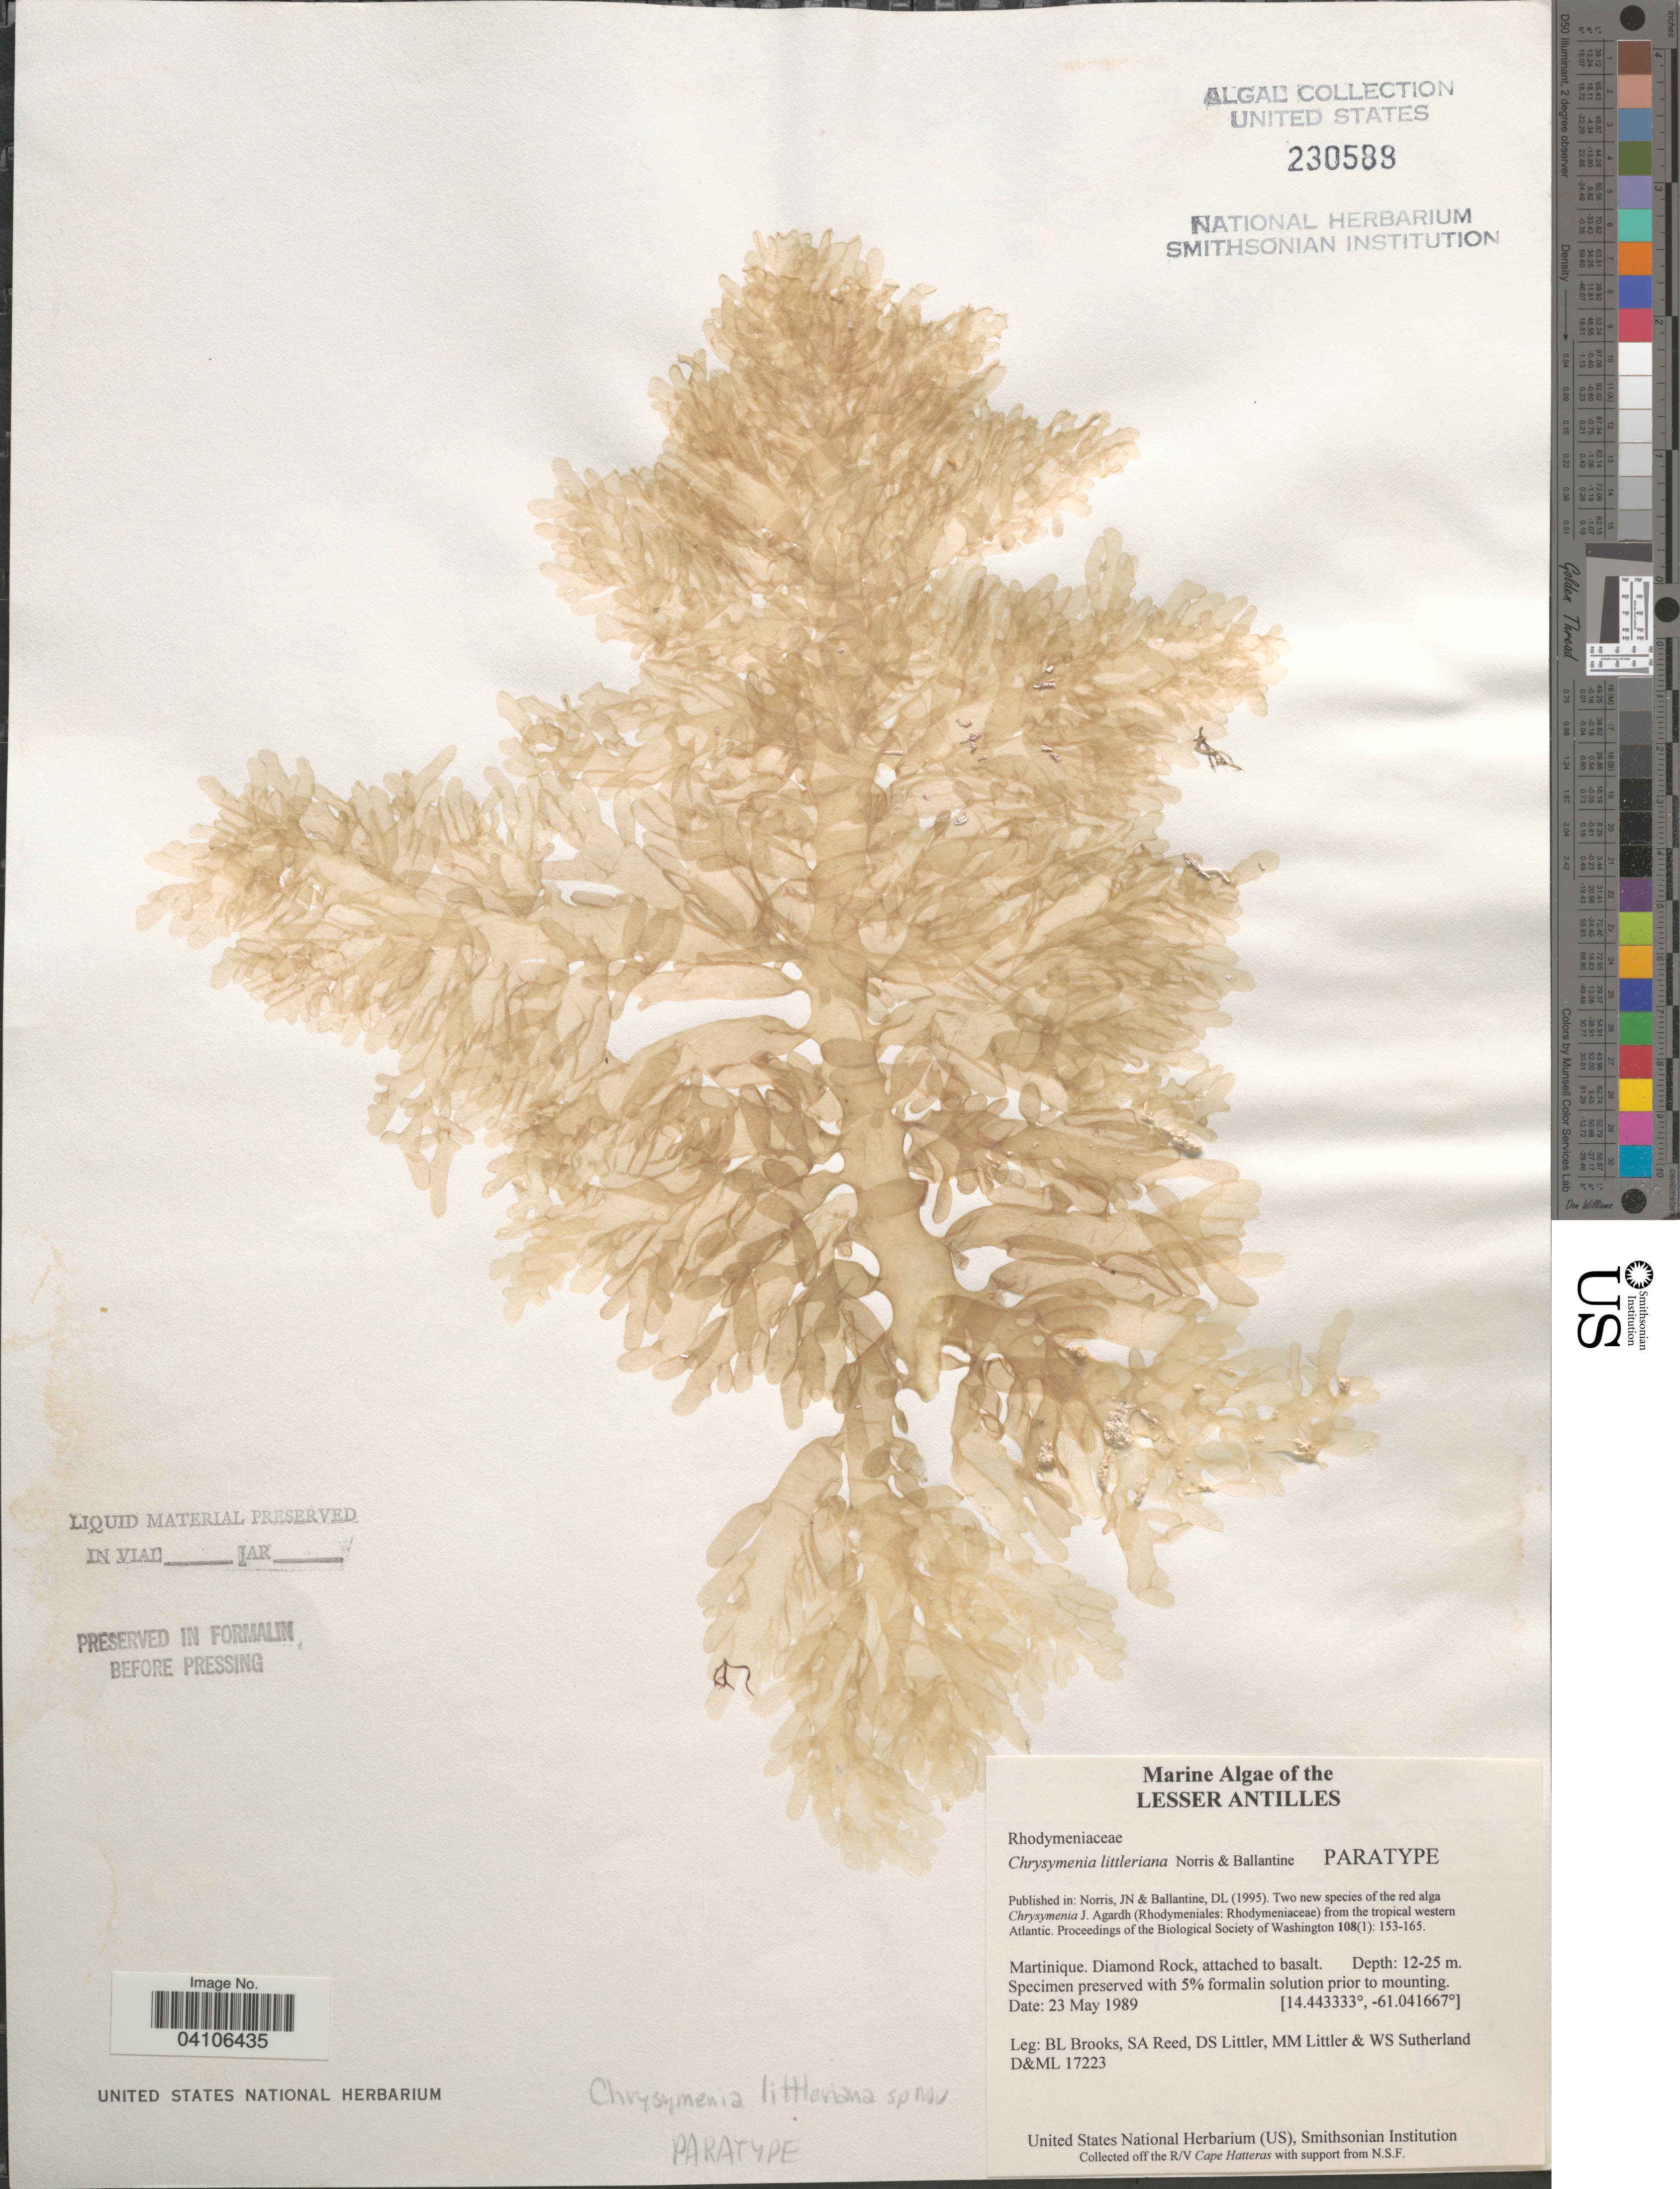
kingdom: Plantae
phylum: Rhodophyta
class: Florideophyceae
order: Rhodymeniales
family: Rhodymeniaceae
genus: Chrysymenia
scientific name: Chrysymenia littleriana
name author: J.N. Norris & D.L. Ballant.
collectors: B. Brooks, S. Reed, D. S. Littler & W. Sutherland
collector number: D&ML17223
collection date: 1989-05-23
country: Martinique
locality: The Lesser Antilles. Diamond Rock, attached to basalt.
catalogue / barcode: US 230589